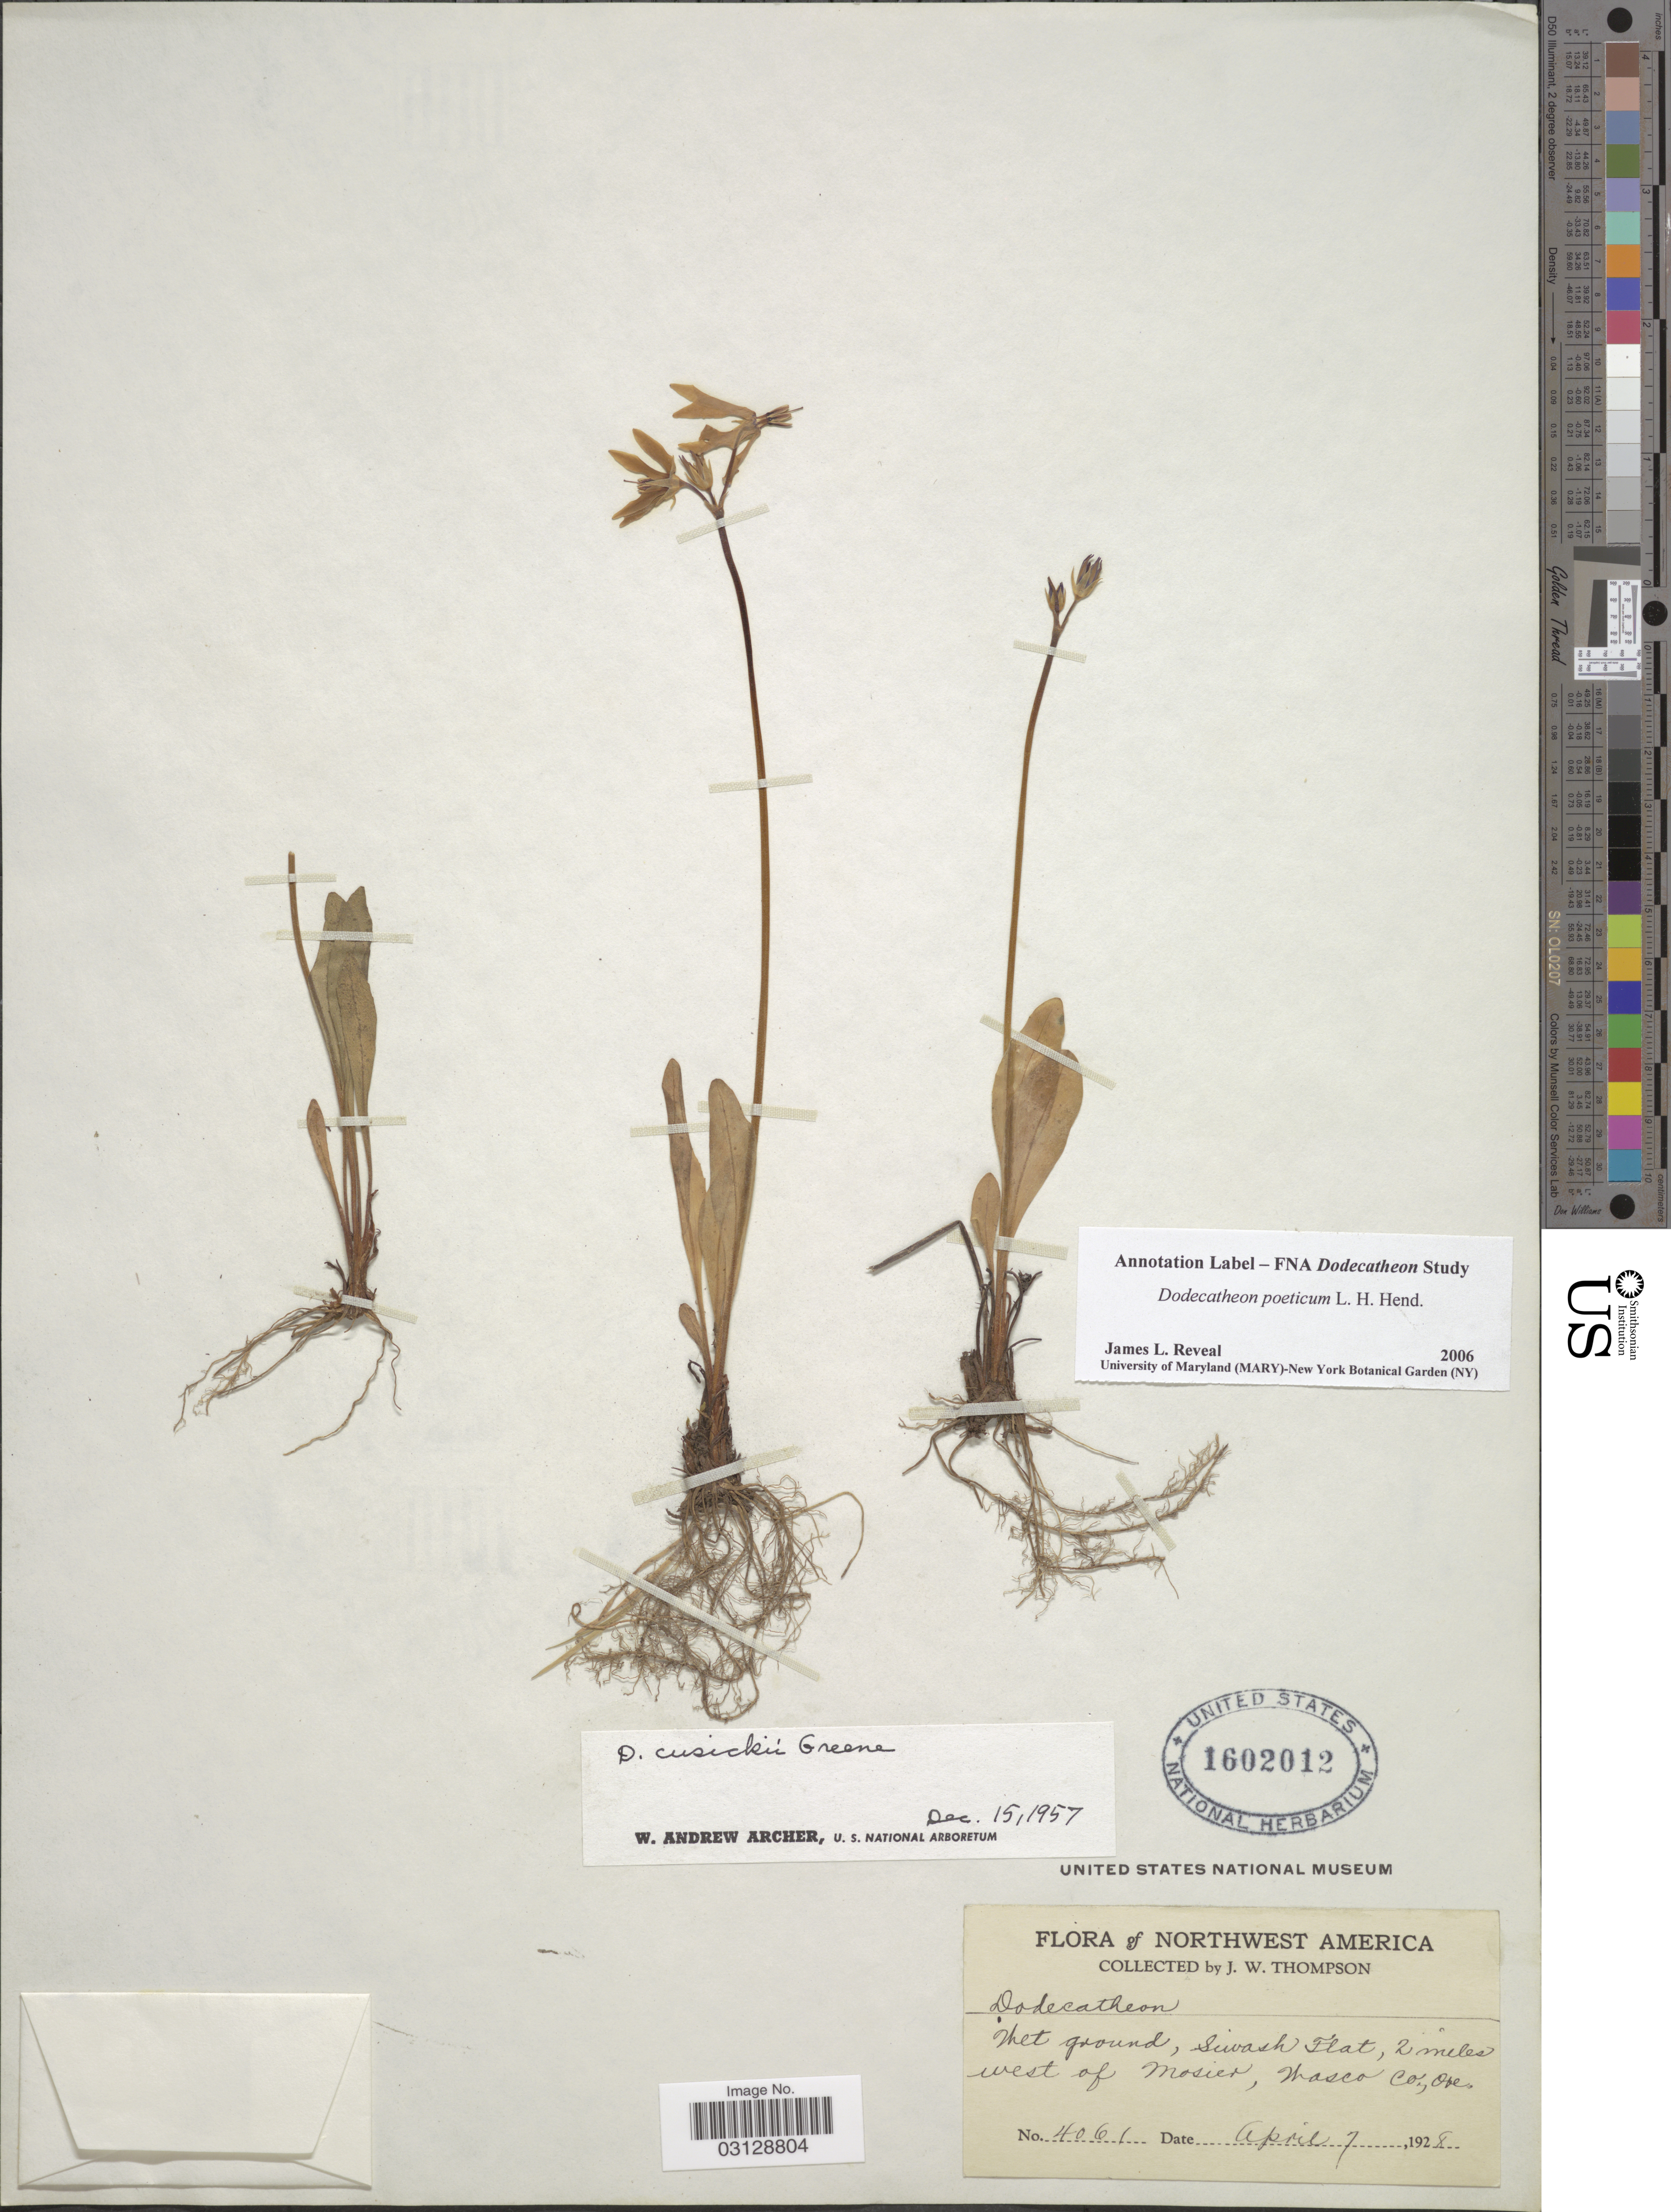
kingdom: Plantae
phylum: Tracheophyta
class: Magnoliopsida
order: Ericales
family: Primulaceae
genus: Dodecatheon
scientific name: Dodecatheon poeticum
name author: L.F. Hend.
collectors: J. Thompson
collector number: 4061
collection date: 1928-04-07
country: United States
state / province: Oregon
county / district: Wasco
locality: Northwest America. Siwash Flat, 2 miles west of Mosier, Wasco Co.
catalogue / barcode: US 1602012